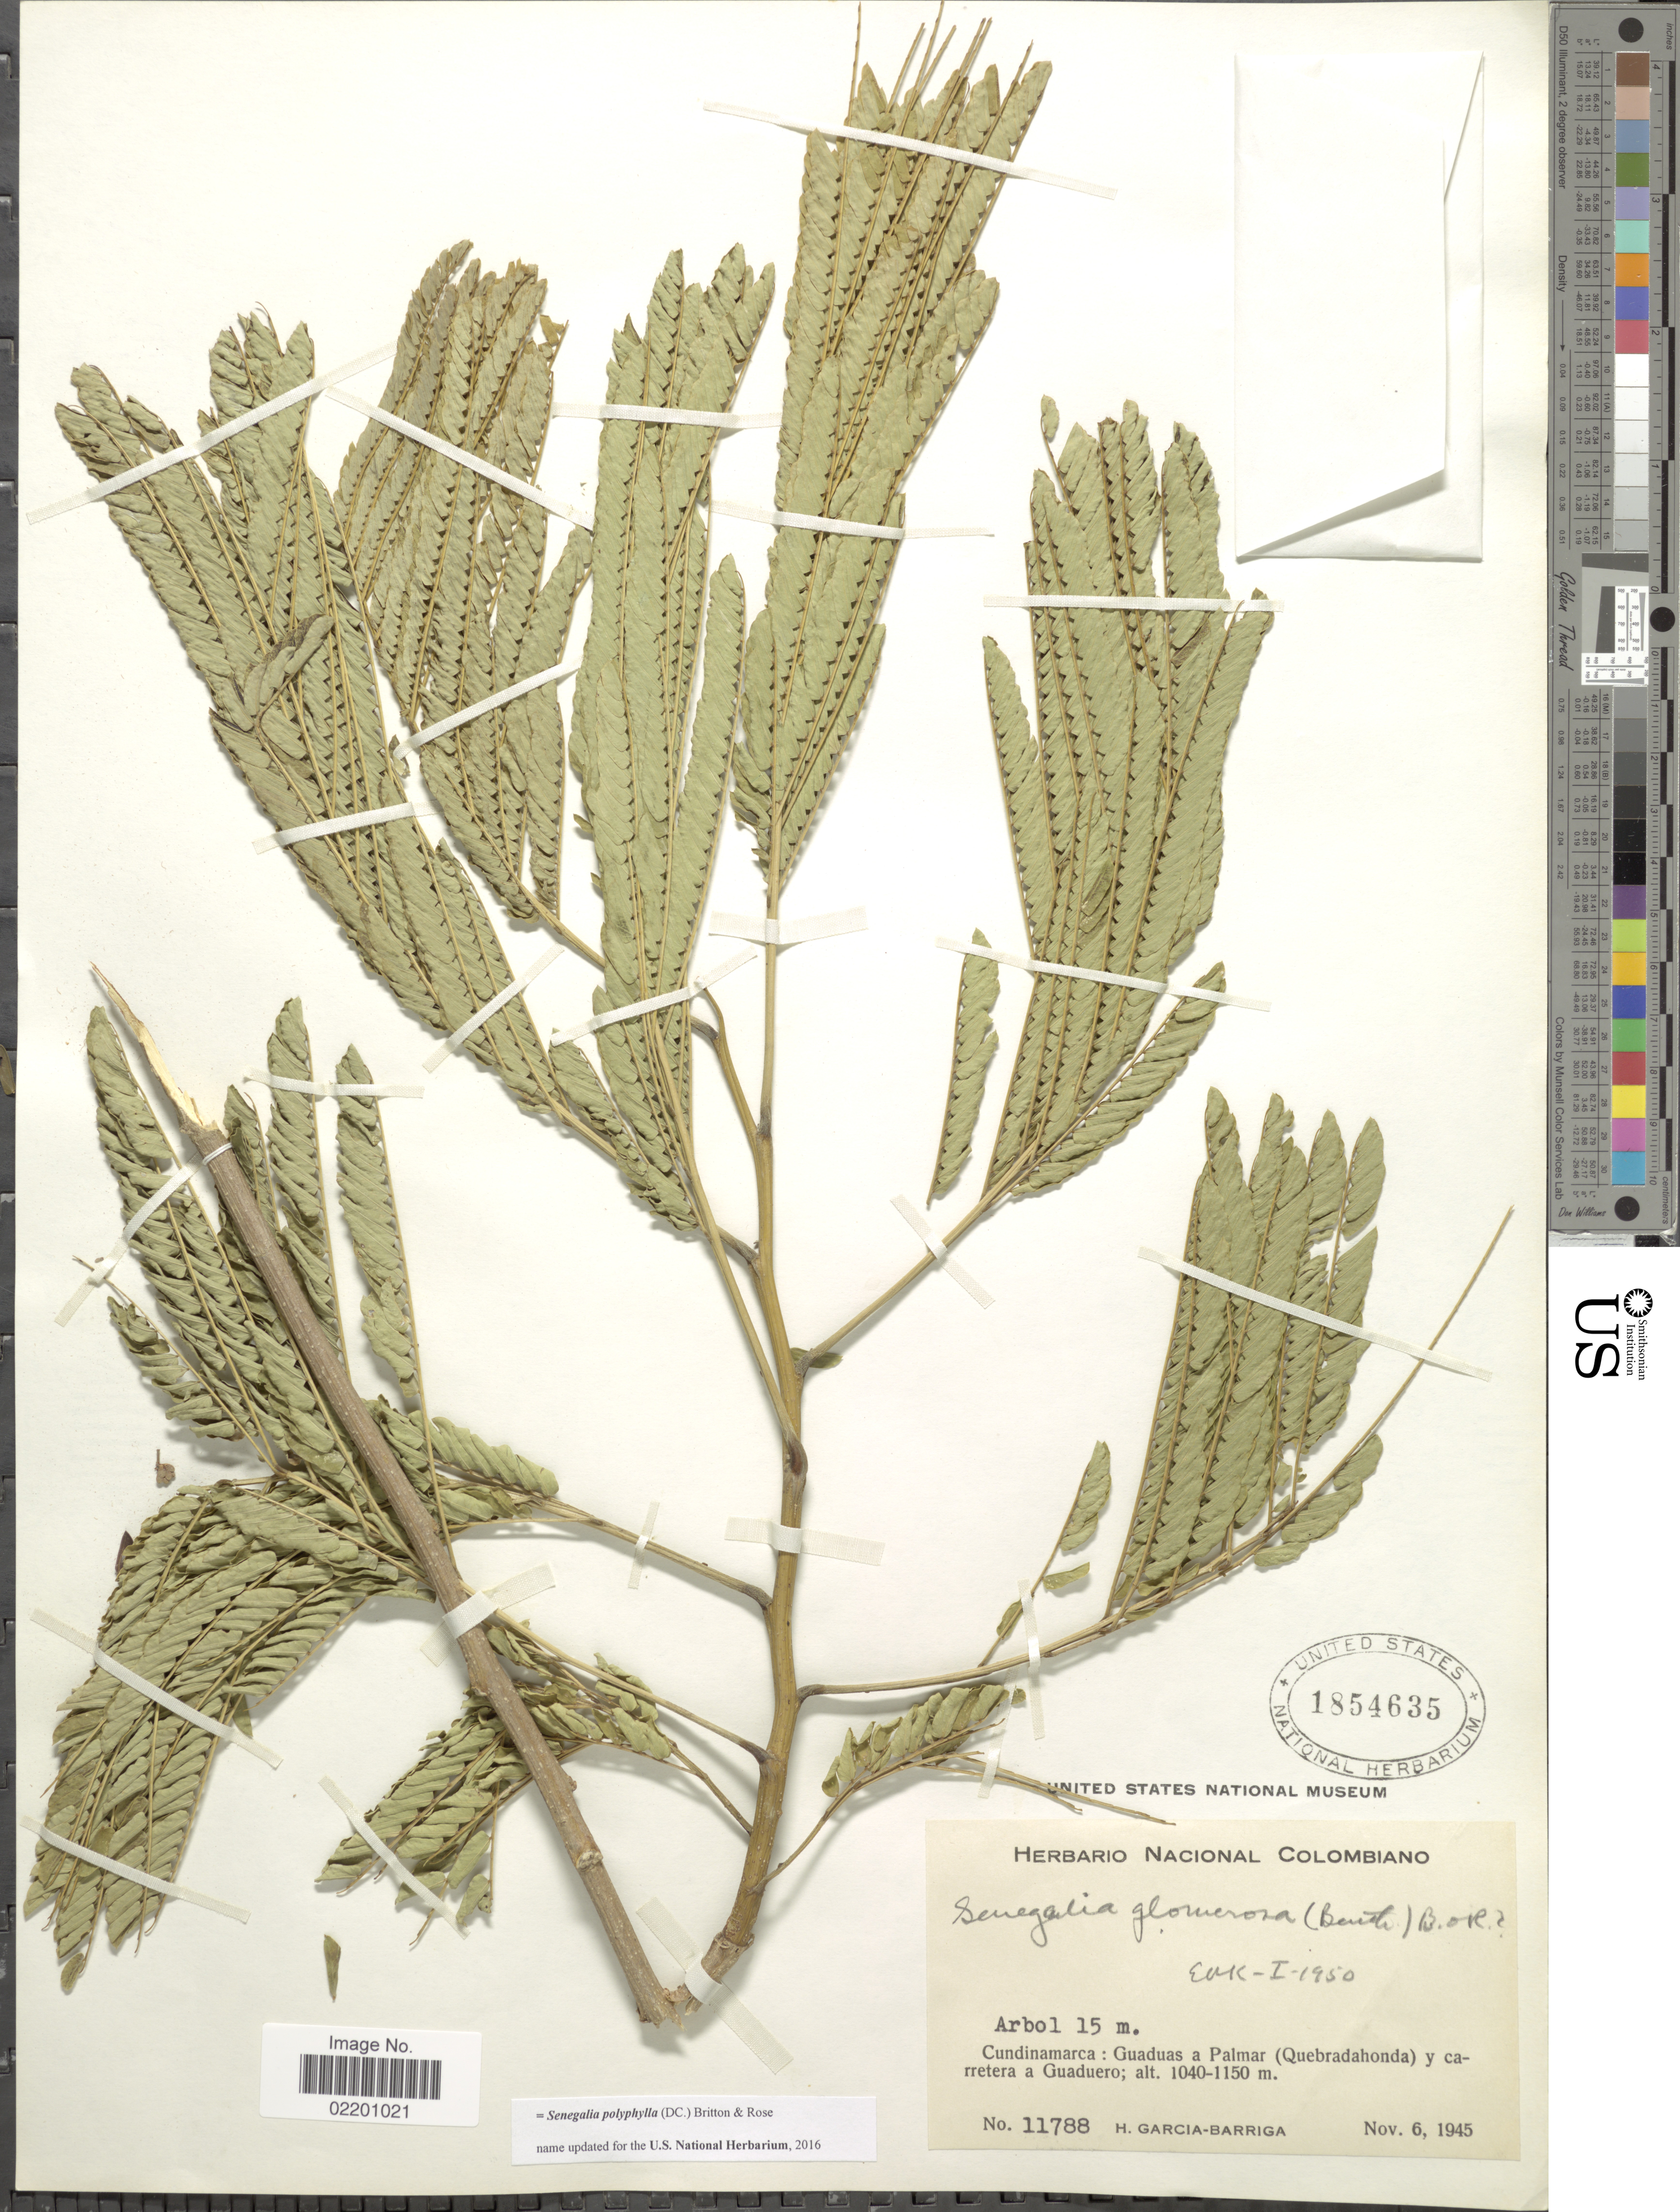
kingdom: Plantae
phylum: Tracheophyta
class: Magnoliopsida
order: Fabales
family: Fabaceae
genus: Senegalia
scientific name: Senegalia polyphylla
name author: (DC.) Britton & Rose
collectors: H. García Barriga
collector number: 11788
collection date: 1945-11-06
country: Colombia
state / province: Cundinamarca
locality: Guaduas a Palmar ( Quebradahonda) y carretrera a Guaduero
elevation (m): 1040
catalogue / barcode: US 1854635